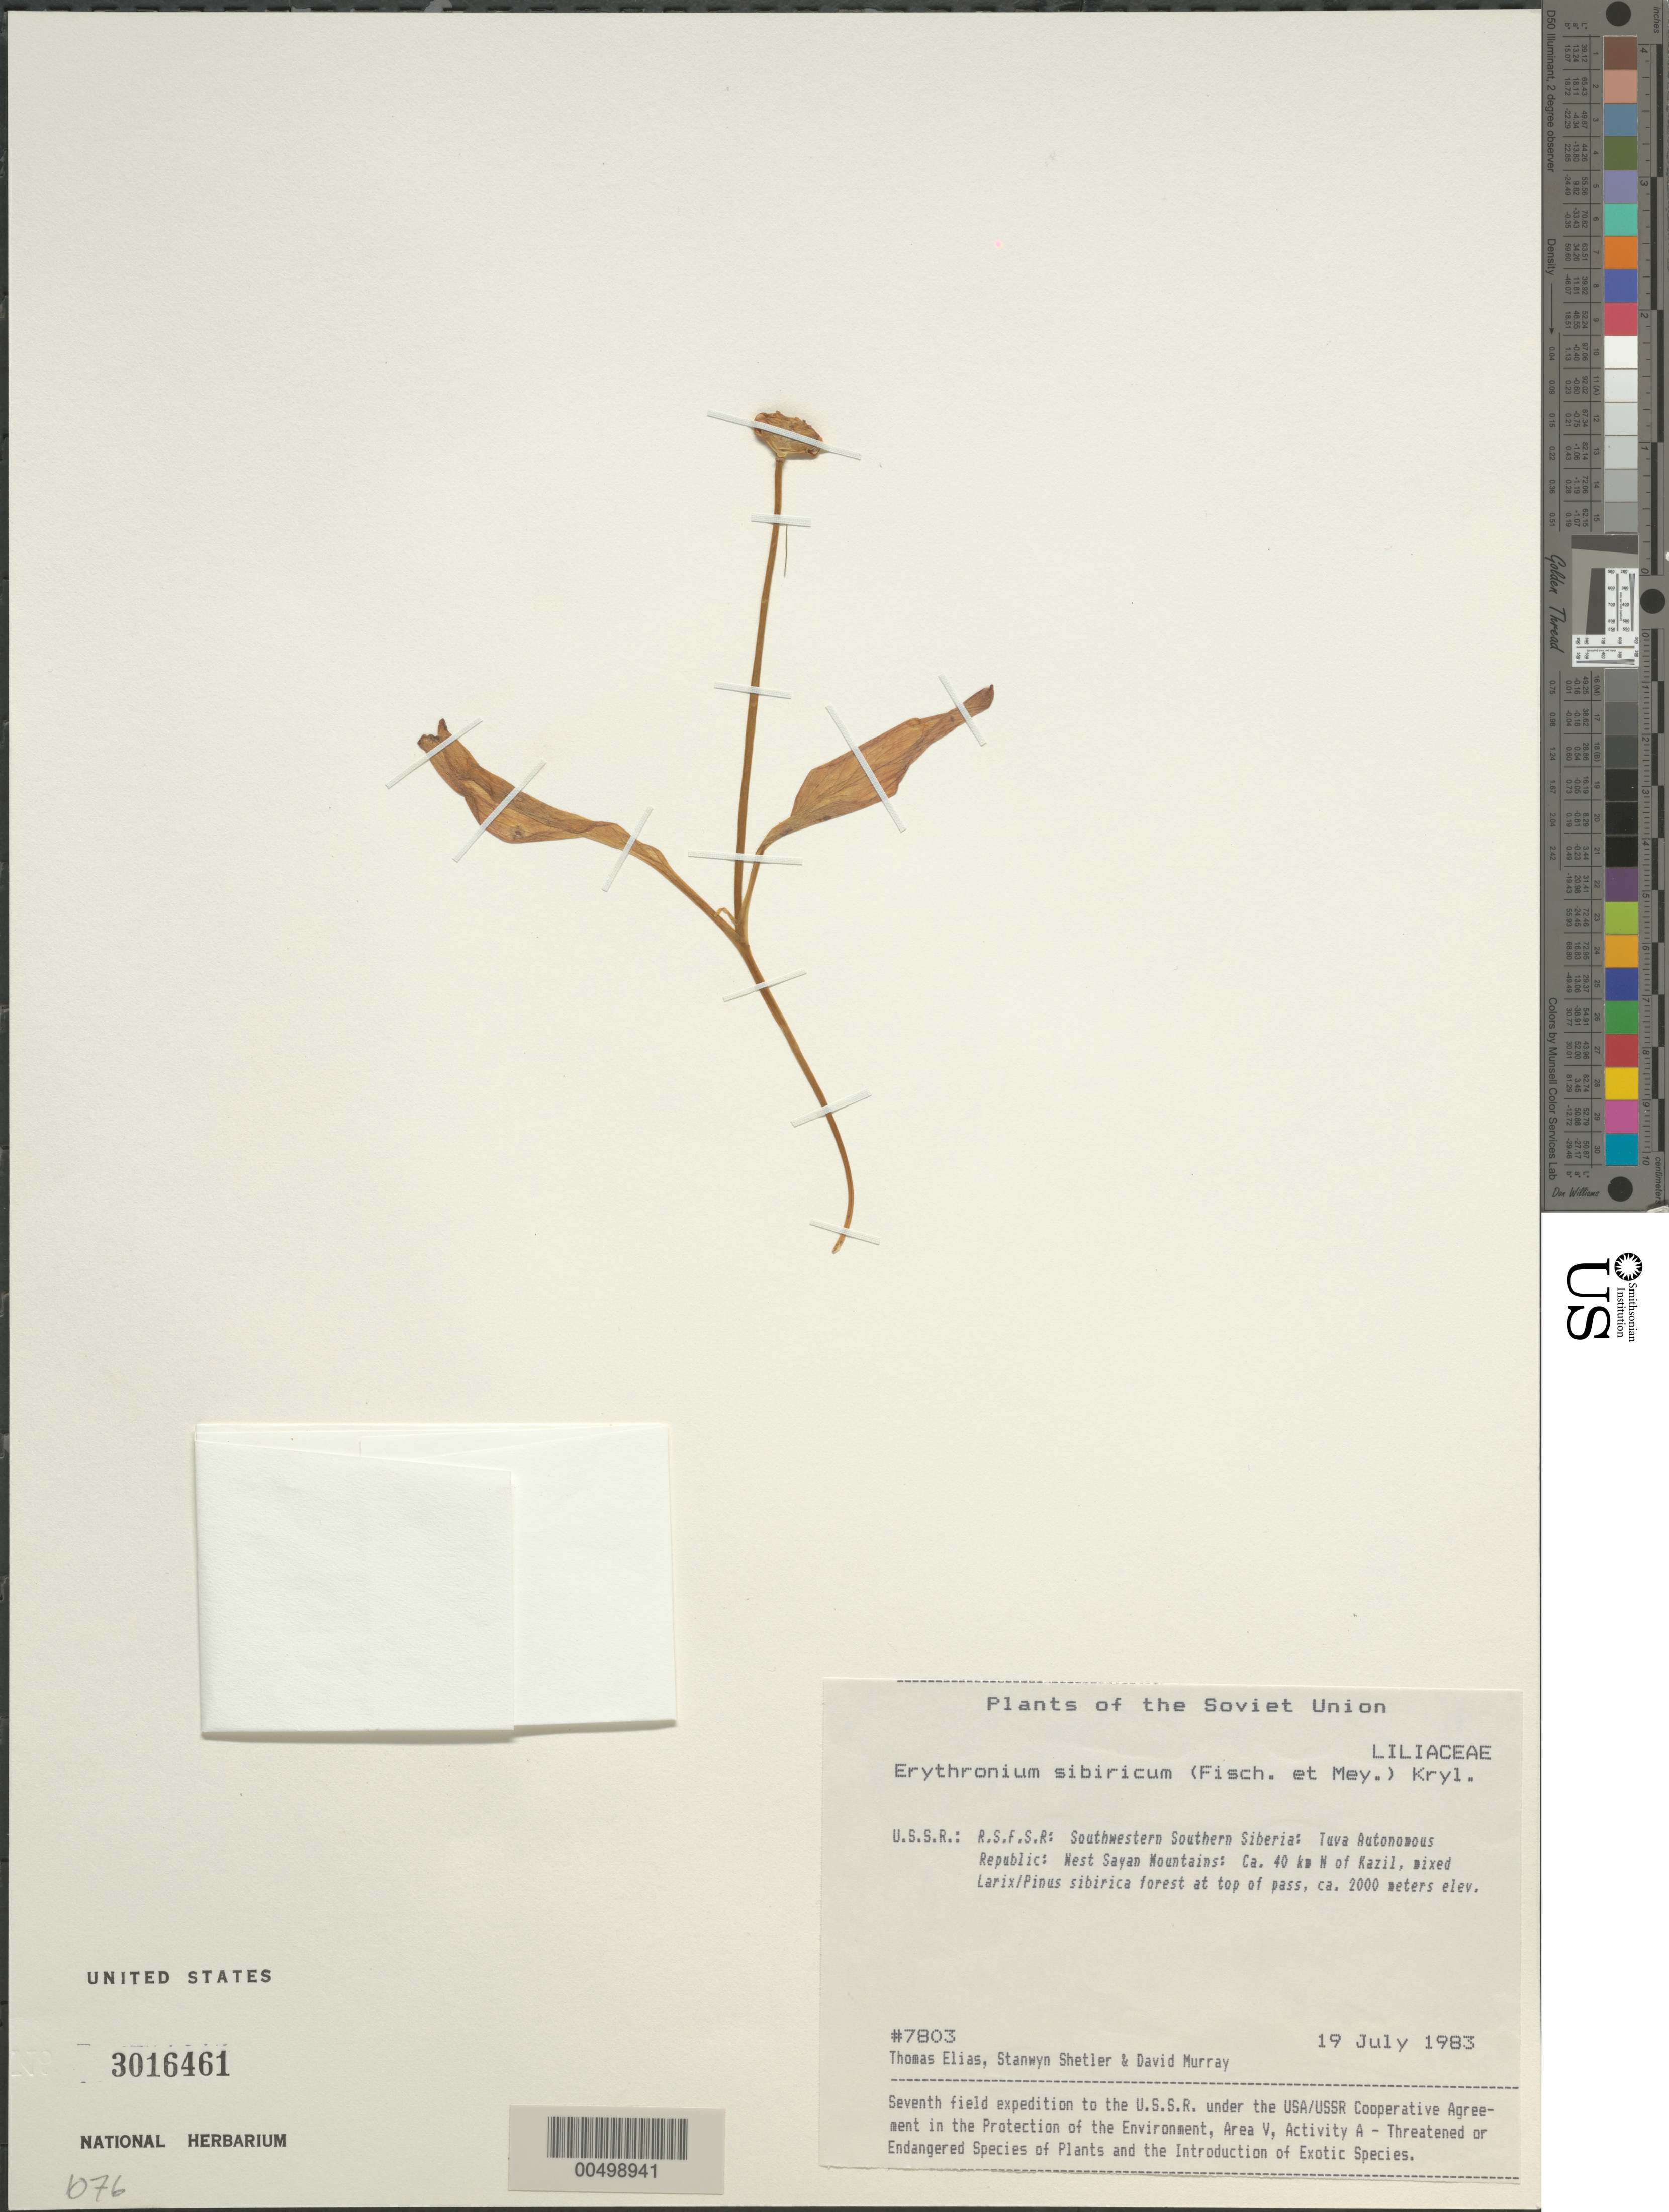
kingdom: Plantae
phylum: Tracheophyta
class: Liliopsida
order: Liliales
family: Liliaceae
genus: Erythronium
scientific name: Erythronium sibiricum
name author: (Fisch. & C.A. Mey.) Krylov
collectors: T. Elias, S. Shetler & D. F. Murray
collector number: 7803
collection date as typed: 19 Jul 1983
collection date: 1983-07-19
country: Russian Federation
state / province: Tuva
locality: West Sayan Mountains, ca. 40 km N of Kazil [Kyzyl]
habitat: mixed Larix/Pinus sibirica forest at top of pass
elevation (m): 2000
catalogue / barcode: US 3016461